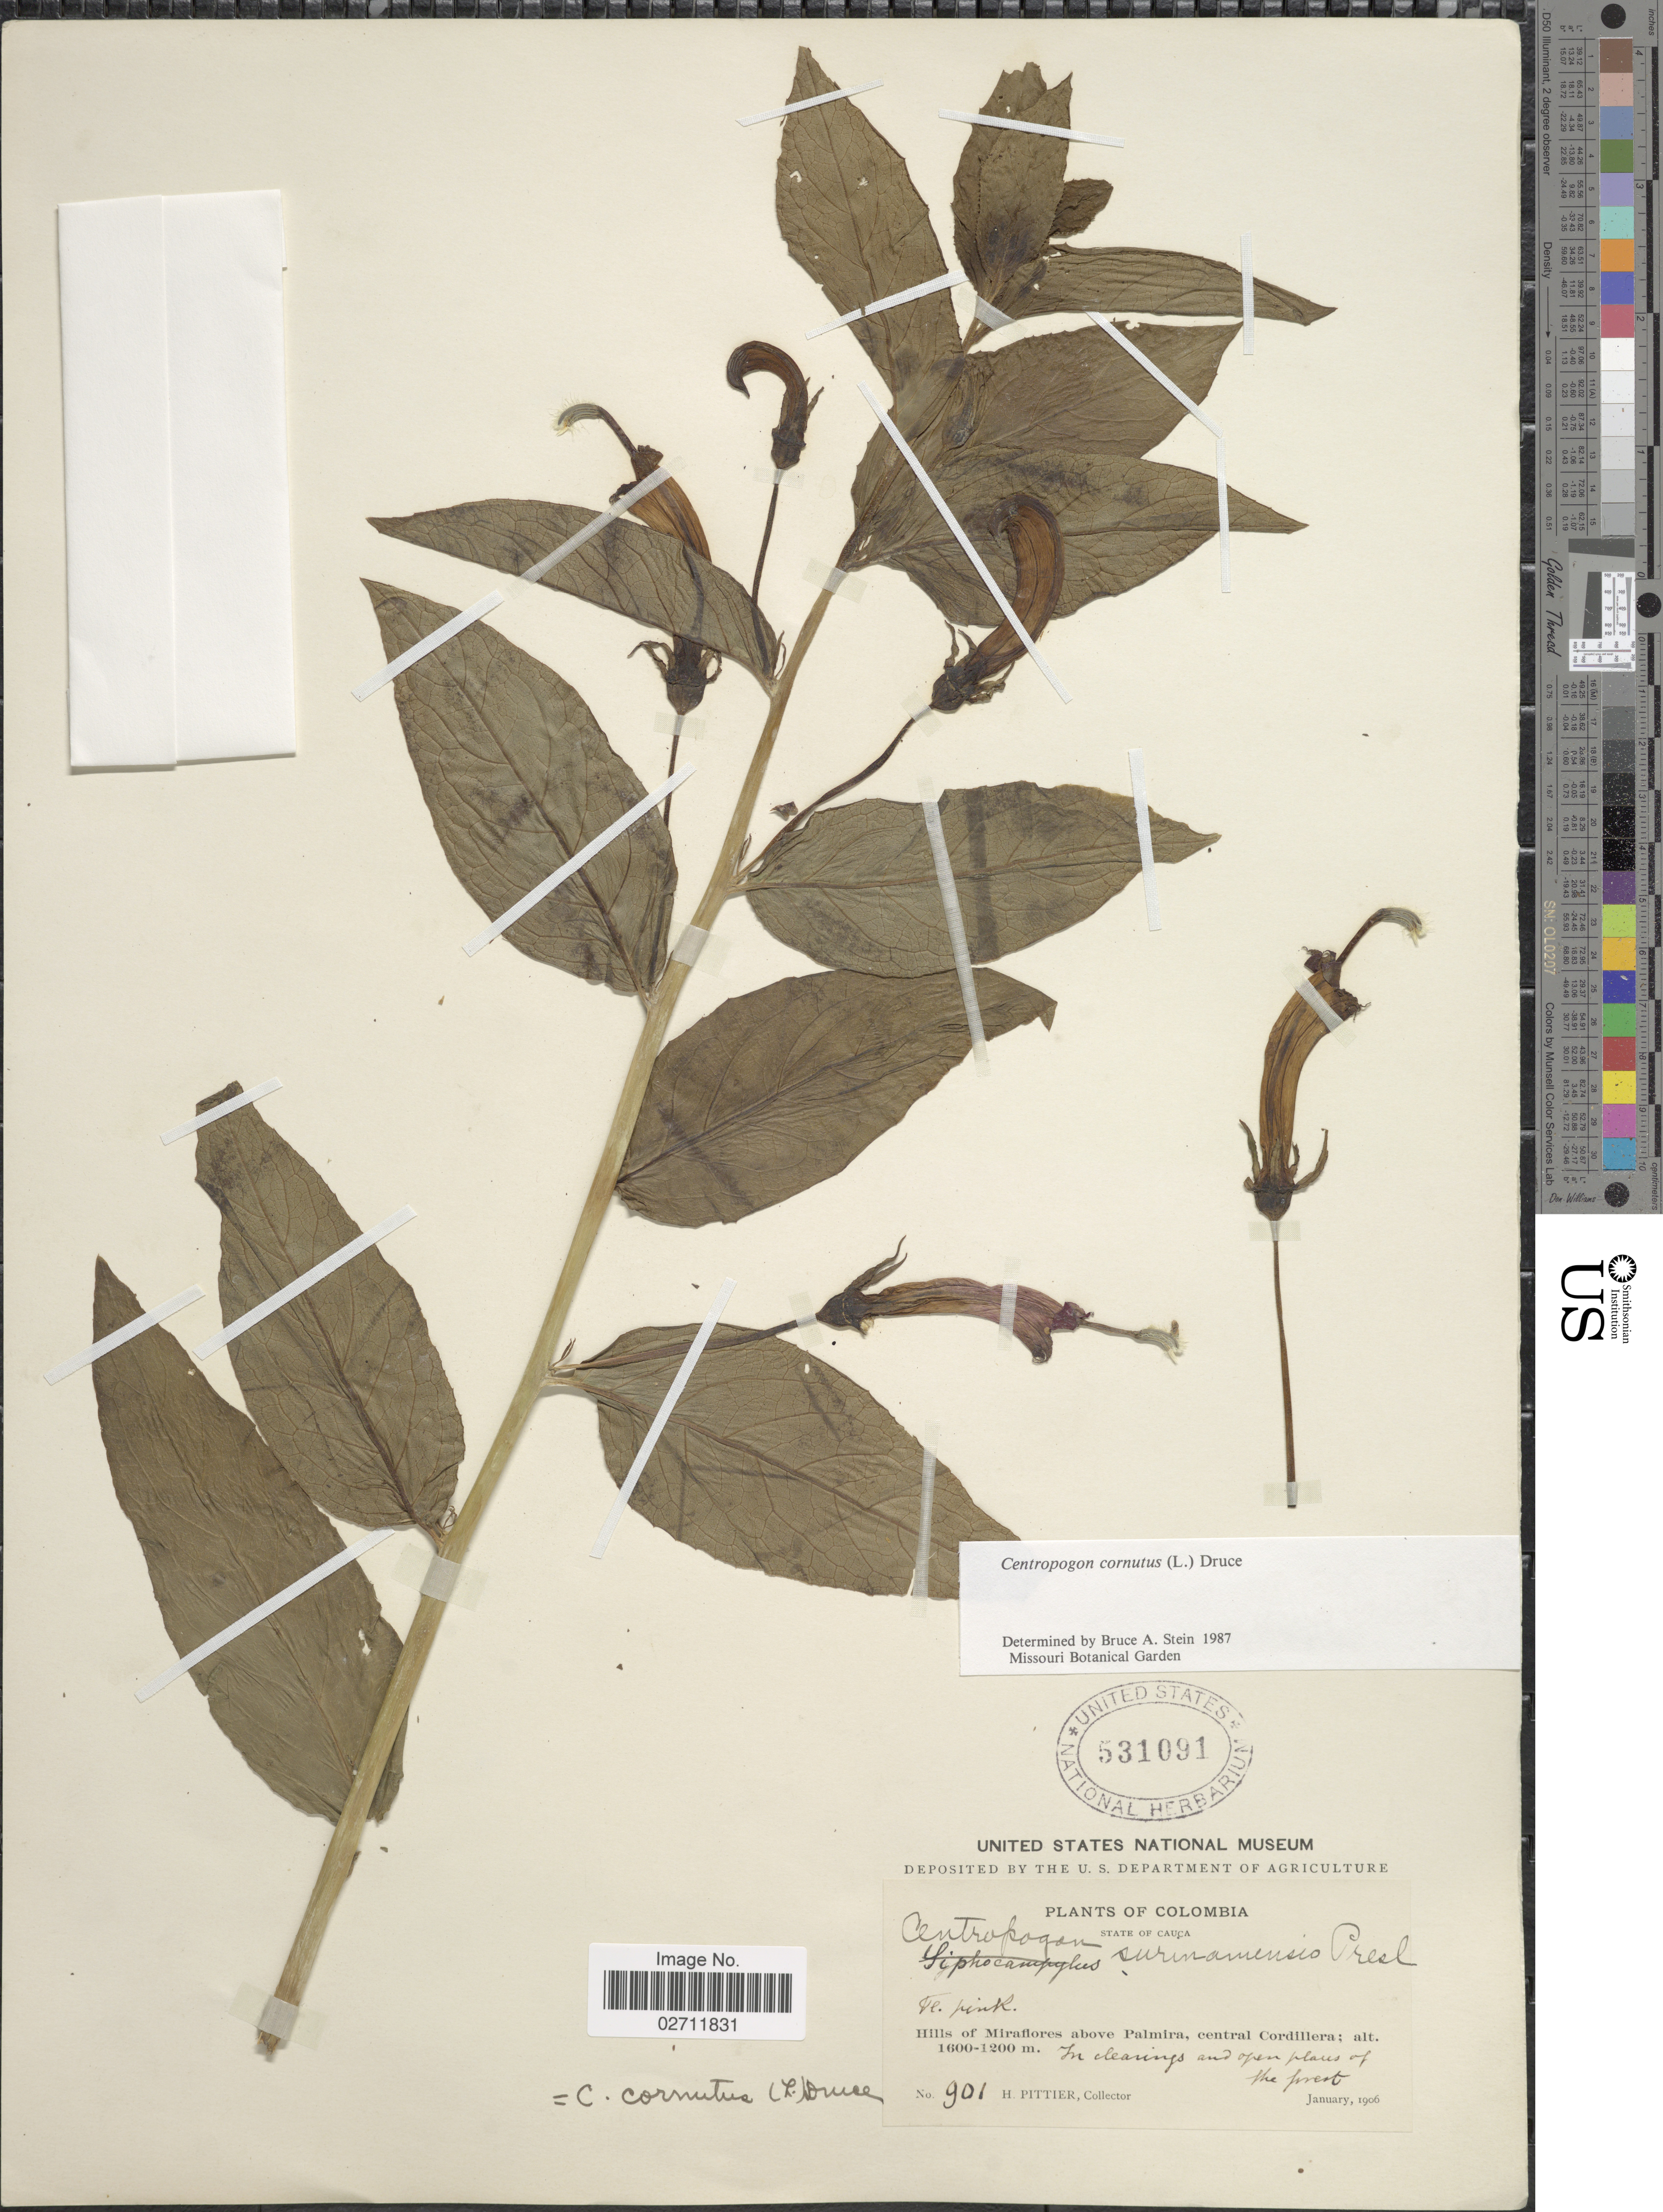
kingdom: Plantae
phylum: Tracheophyta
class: Magnoliopsida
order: Asterales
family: Campanulaceae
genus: Centropogon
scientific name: Centropogon cornutus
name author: (L.) Druce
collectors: H. F. Pittier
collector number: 901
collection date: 1906-01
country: Colombia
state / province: Cauca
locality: Hills of Miraflores above Palmira, central Cordillera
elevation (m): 1200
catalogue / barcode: US 531091